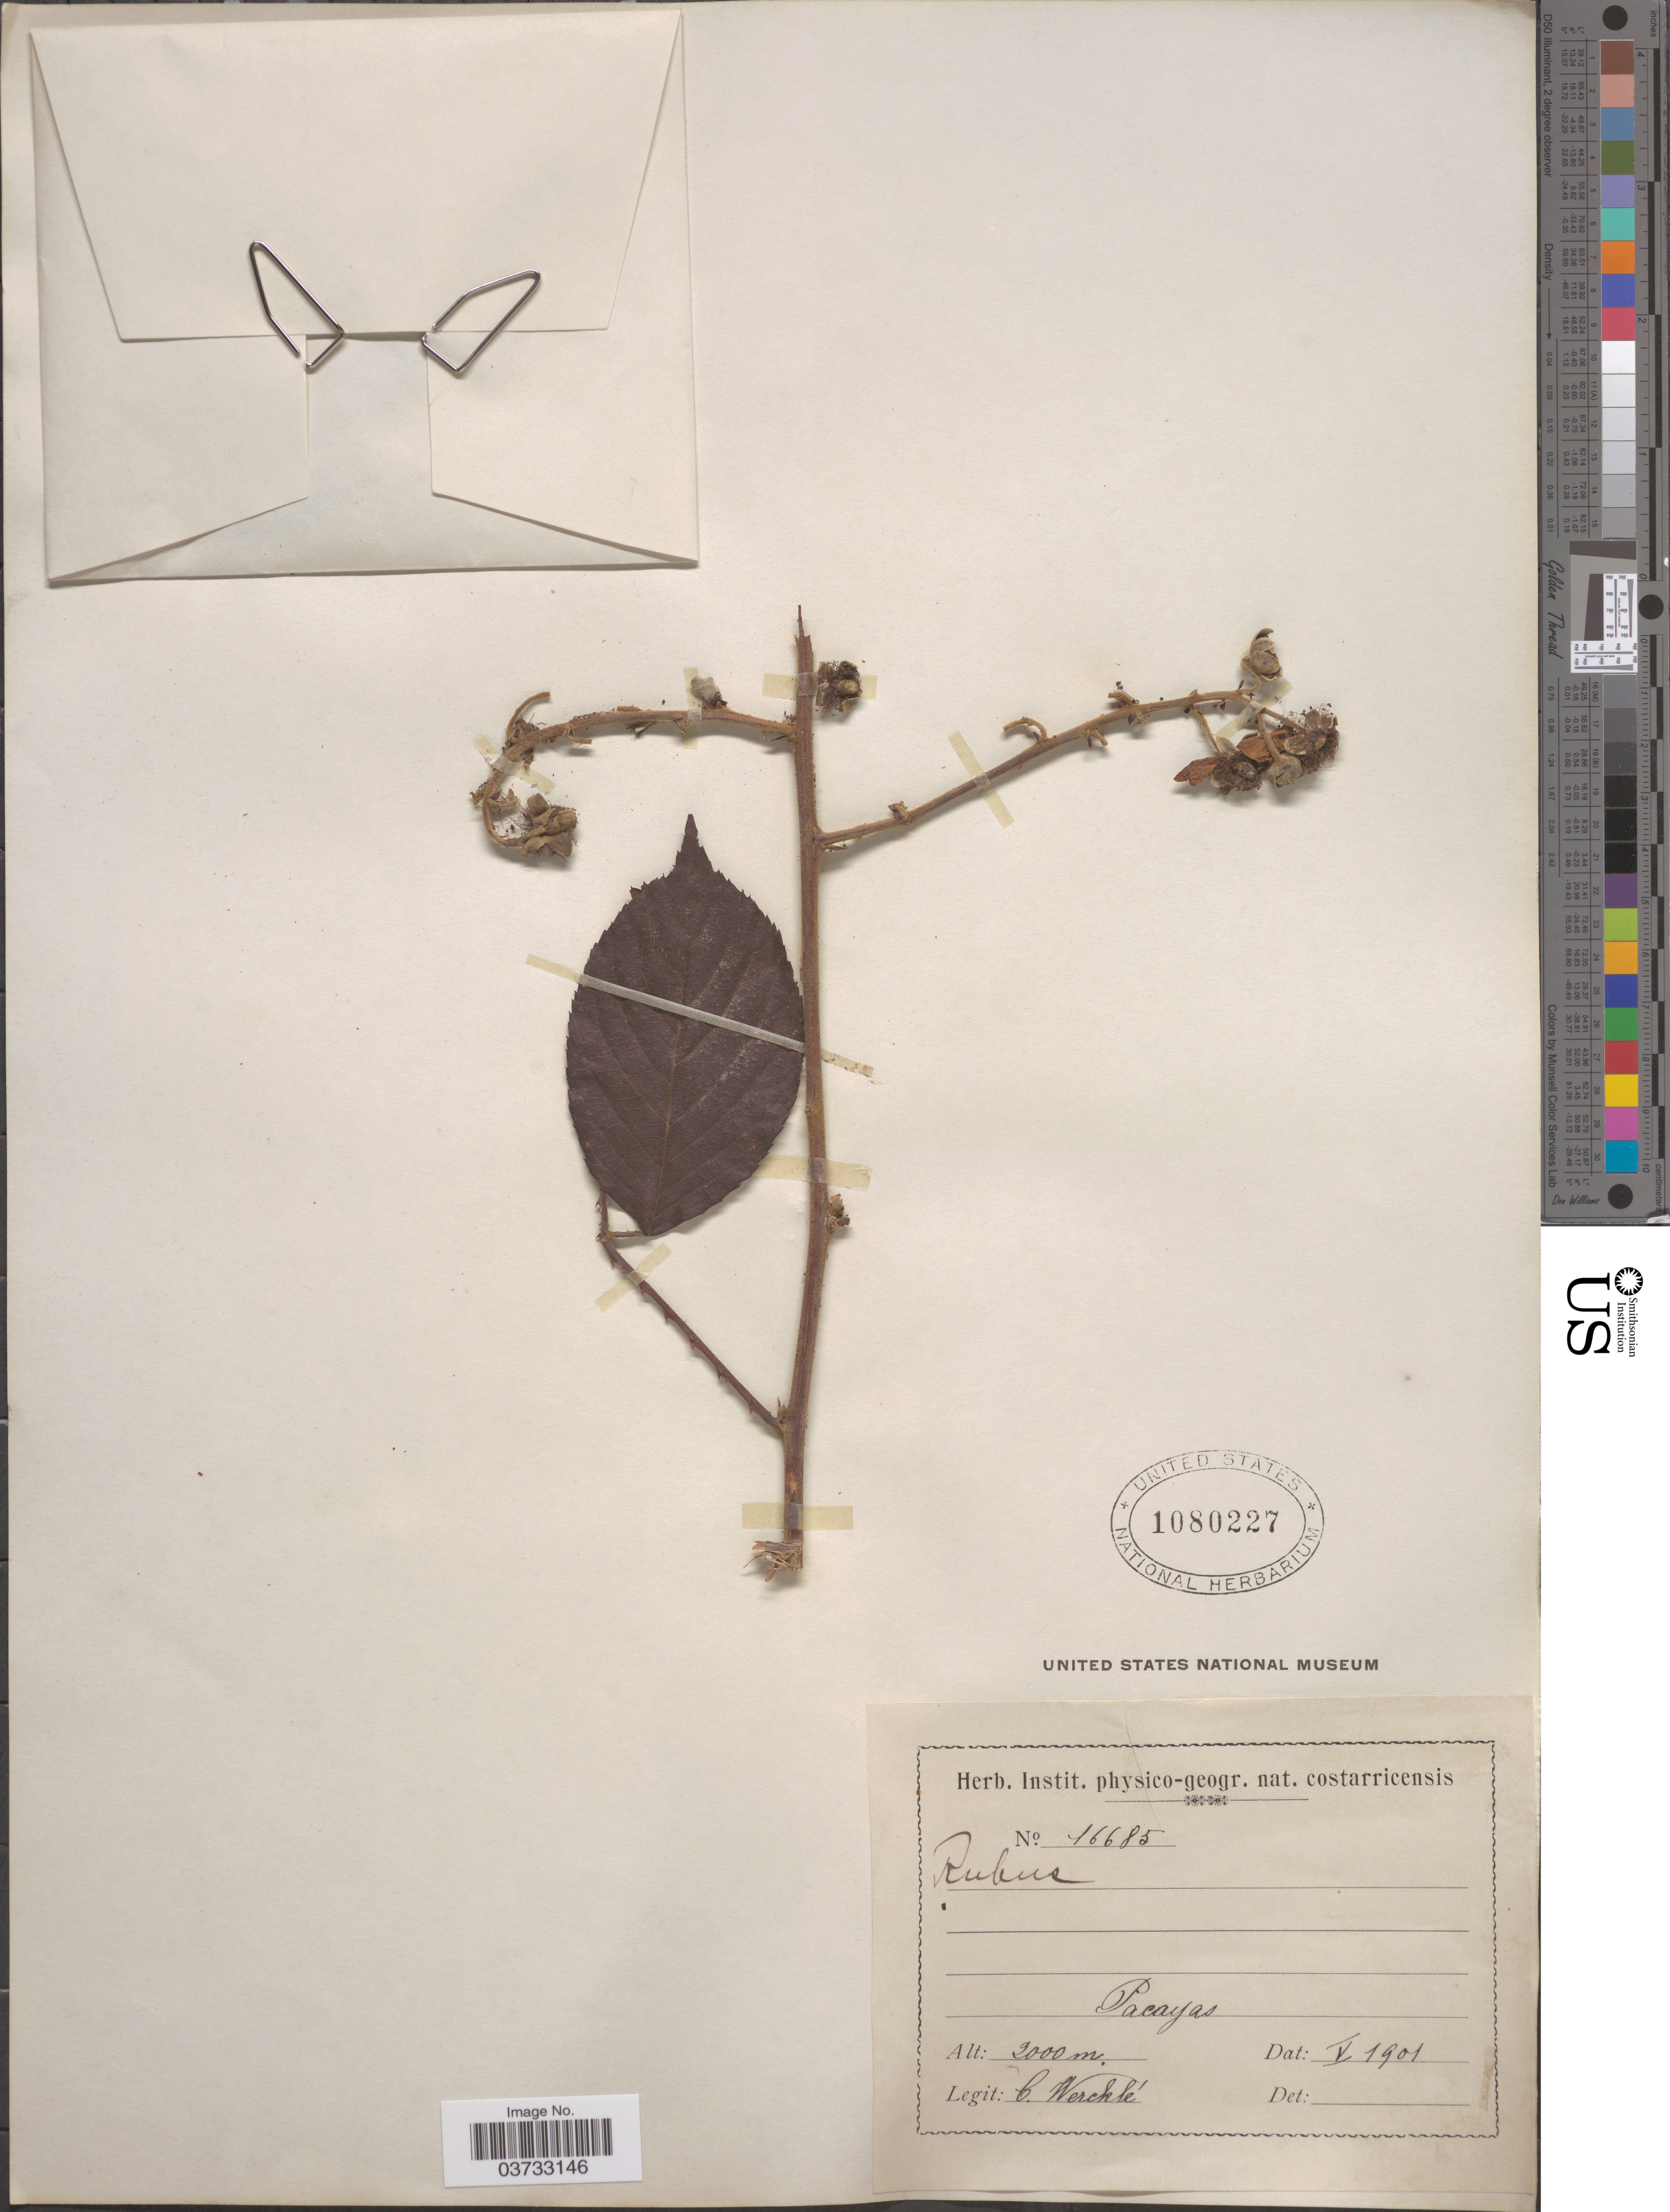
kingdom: Plantae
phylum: Tracheophyta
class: Magnoliopsida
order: Rosales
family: Rosaceae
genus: Rubus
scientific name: Rubus sp.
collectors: C. Wercklé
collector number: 16685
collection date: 1901-05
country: Costa Rica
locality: Pacayas.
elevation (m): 2000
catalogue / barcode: US 1080227